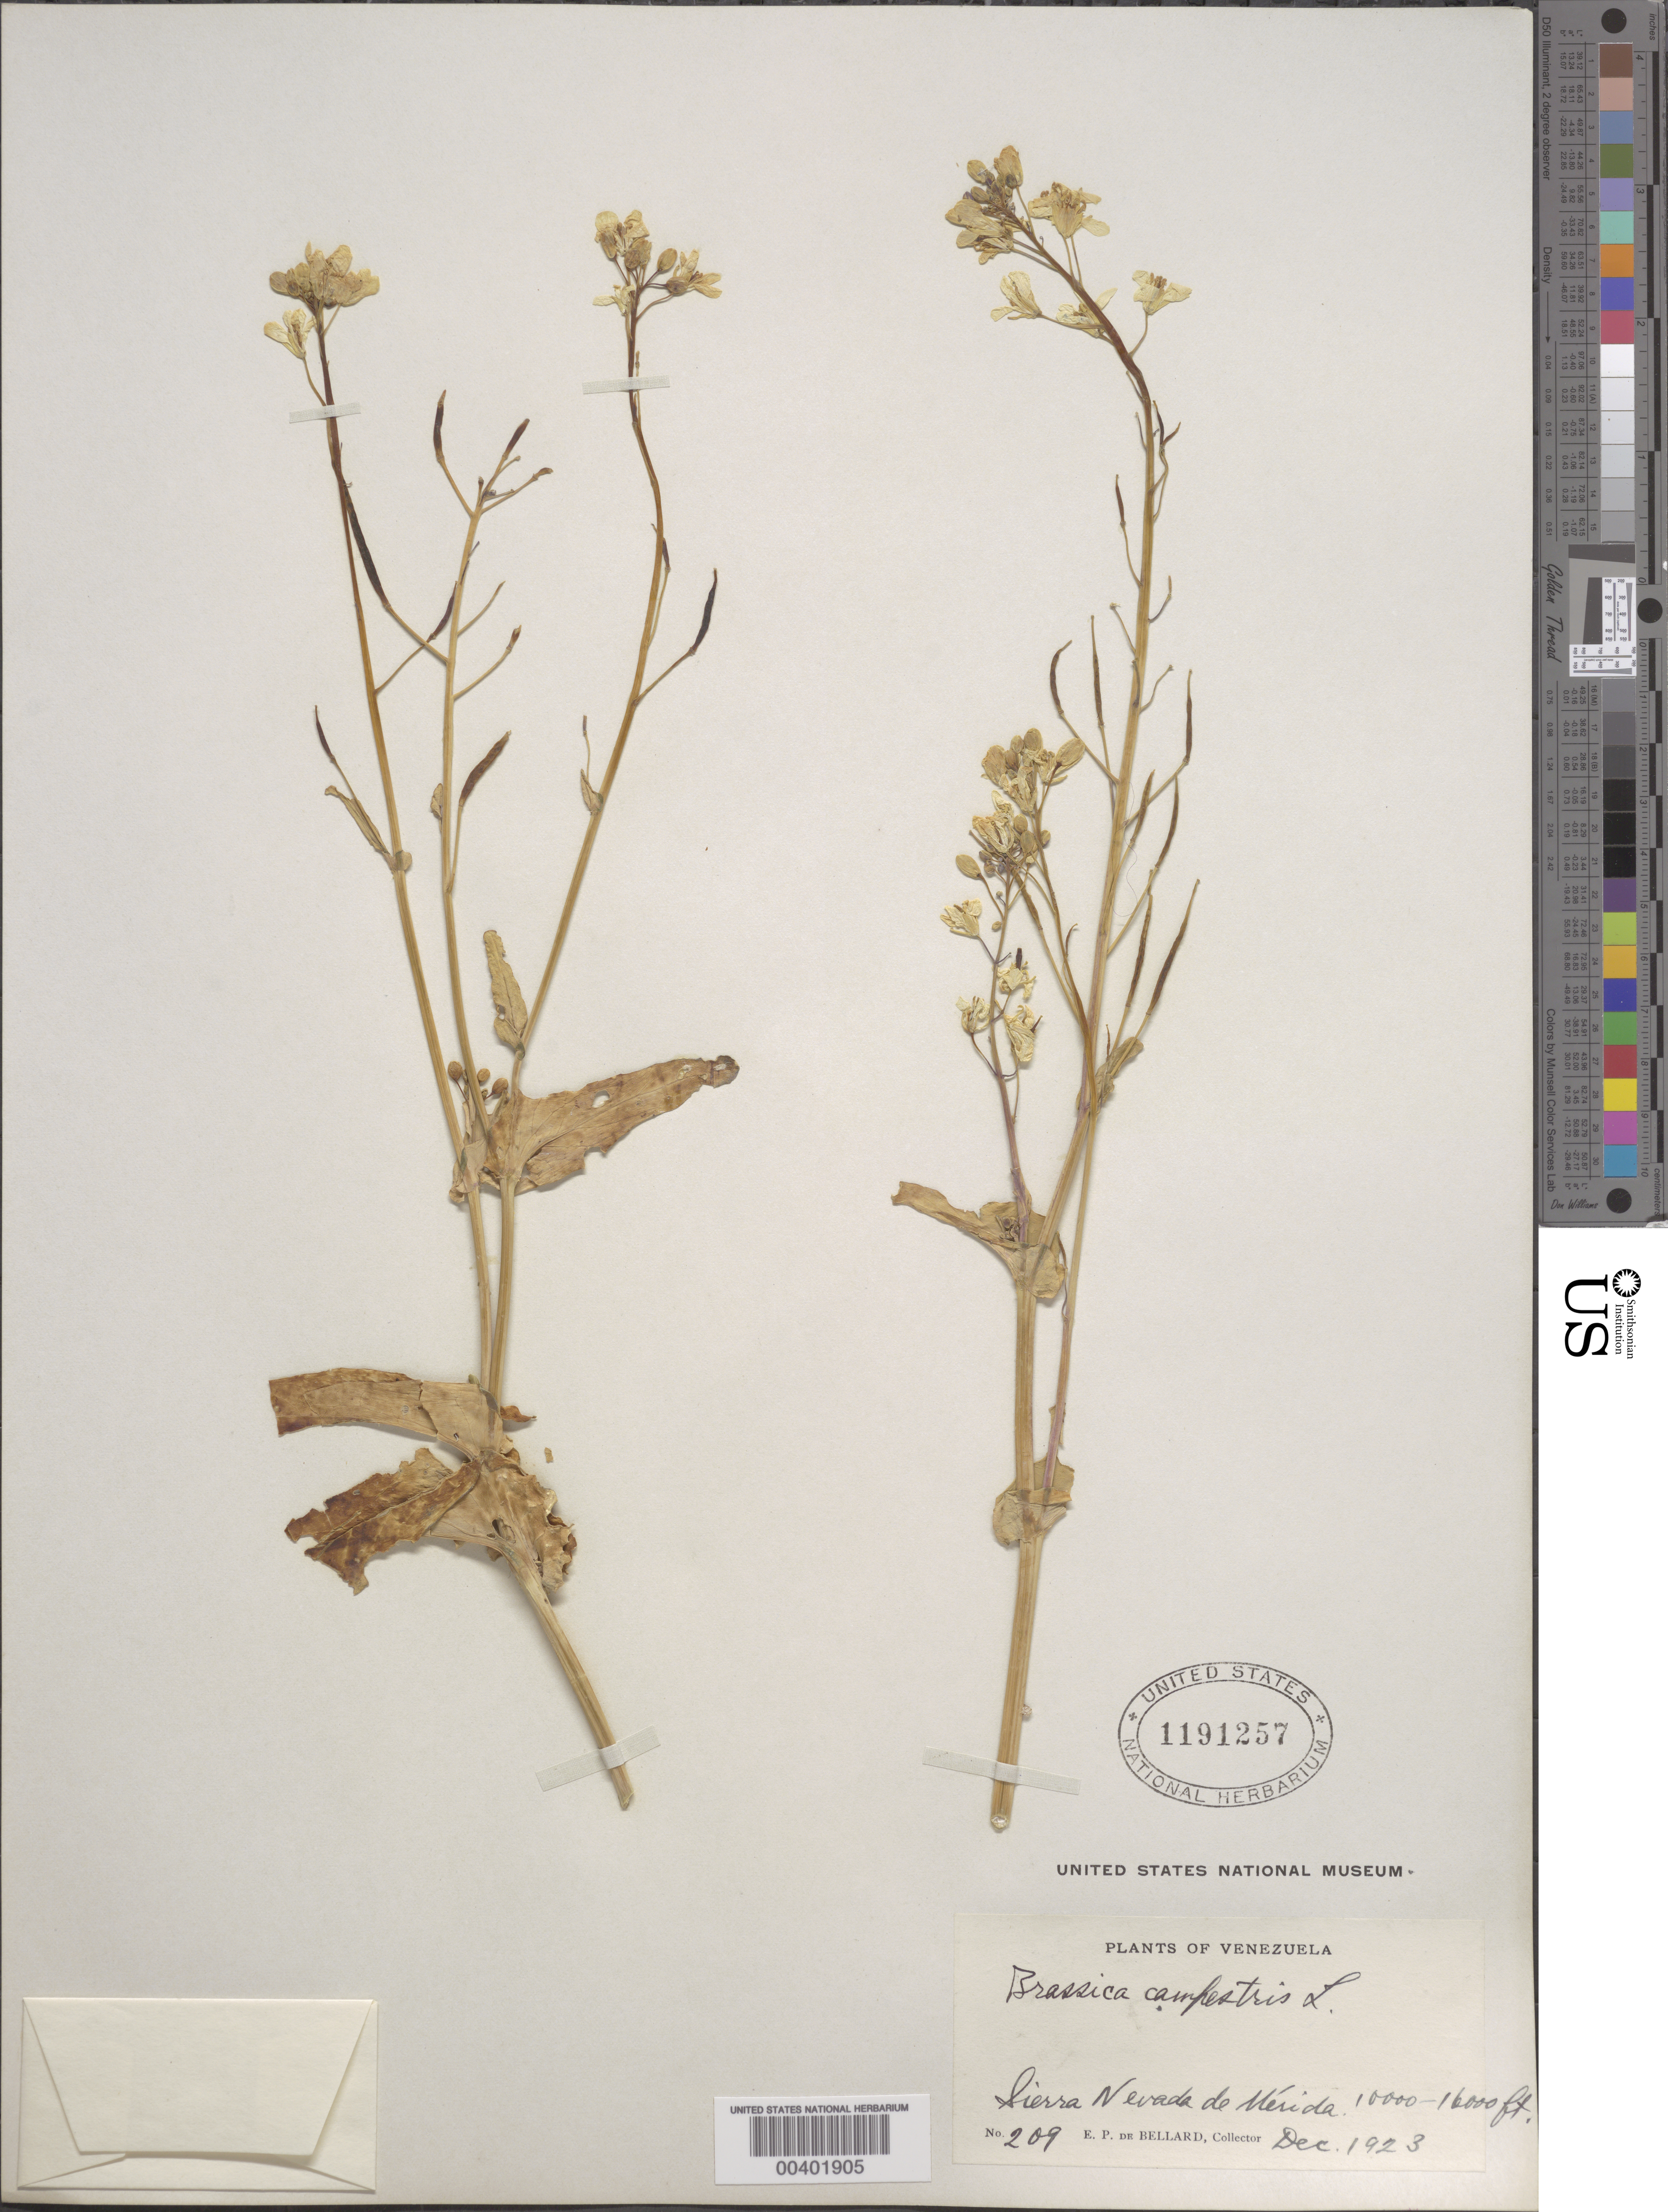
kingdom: Plantae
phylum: Tracheophyta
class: Magnoliopsida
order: Brassicales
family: Brassicaceae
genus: Brassica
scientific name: Brassica campestris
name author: L.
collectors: E. Bellard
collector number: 209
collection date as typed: Dec 1923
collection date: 1923-12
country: Venezuela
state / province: Mérida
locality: Sierra Nevada de Mérida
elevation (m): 1000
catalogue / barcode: US 1191257